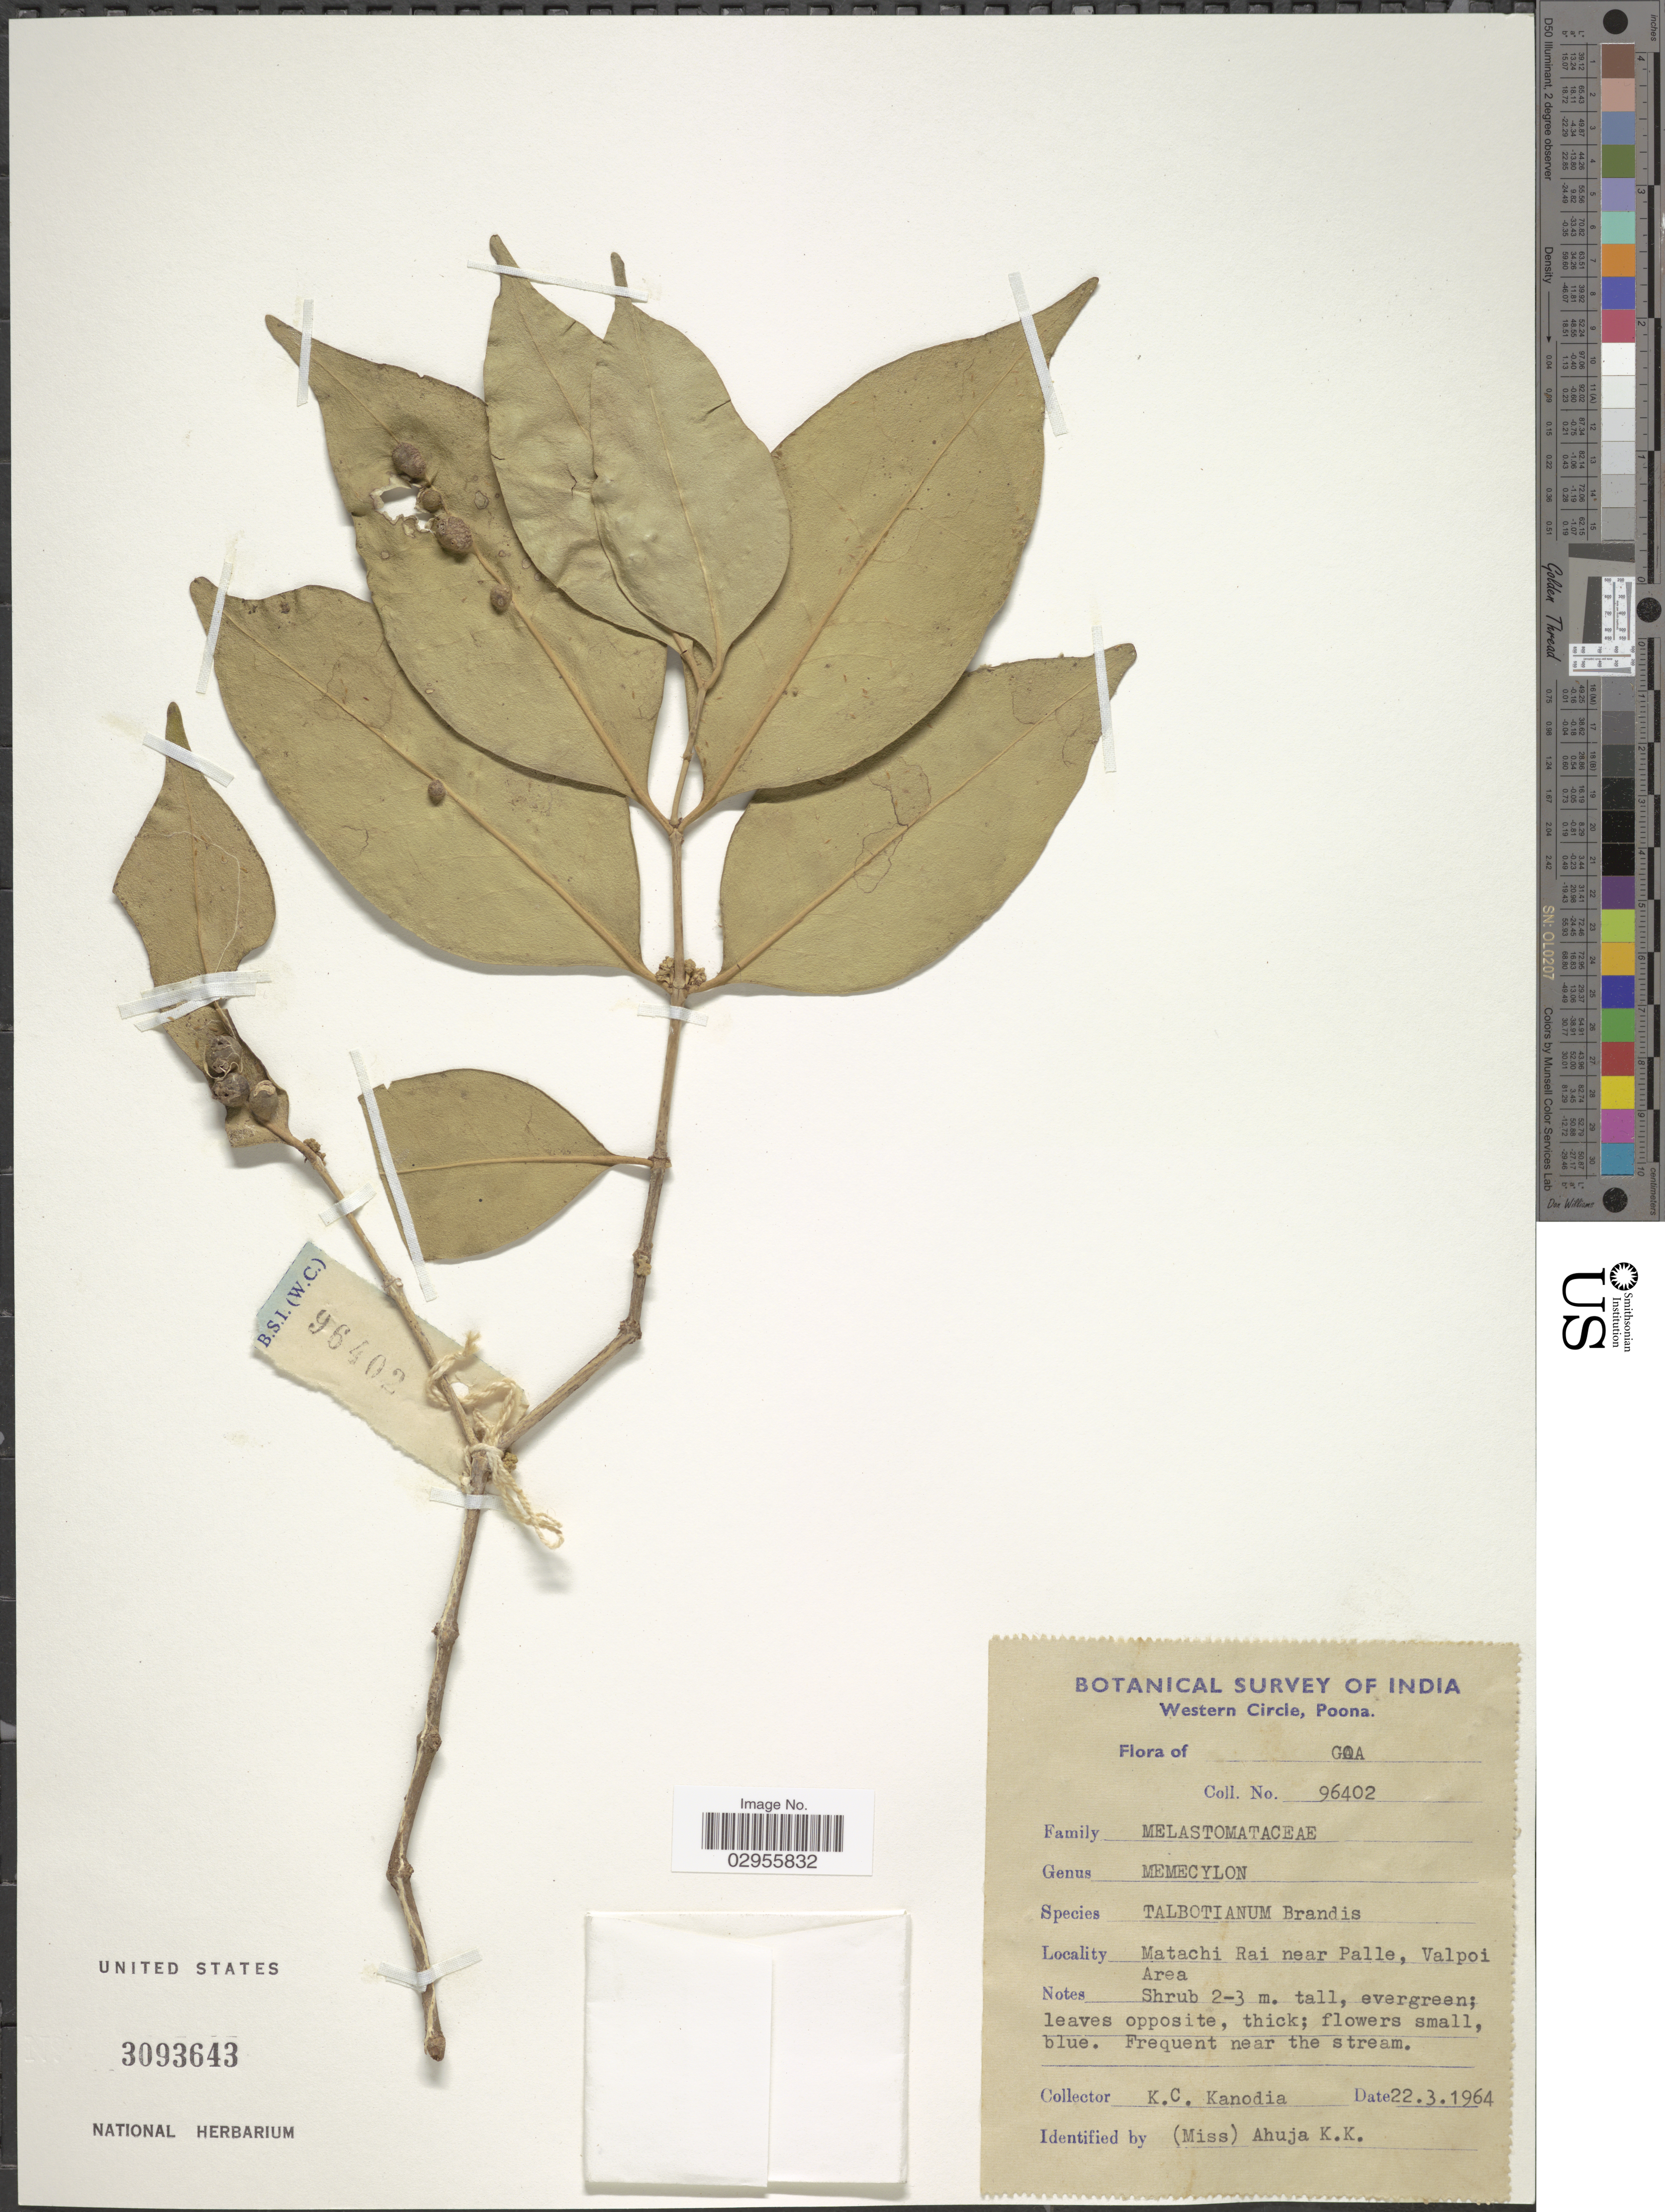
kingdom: Plantae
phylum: Tracheophyta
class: Magnoliopsida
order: Myrtales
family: Melastomataceae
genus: Memecylon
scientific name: Memecylon talbotianum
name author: Brandis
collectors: K. Kanodia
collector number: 96402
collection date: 1964-03-22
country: India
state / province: Goa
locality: Western Circle, Poona. Matachi Rai near Palle, Valpoi Area.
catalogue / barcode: US 3093643